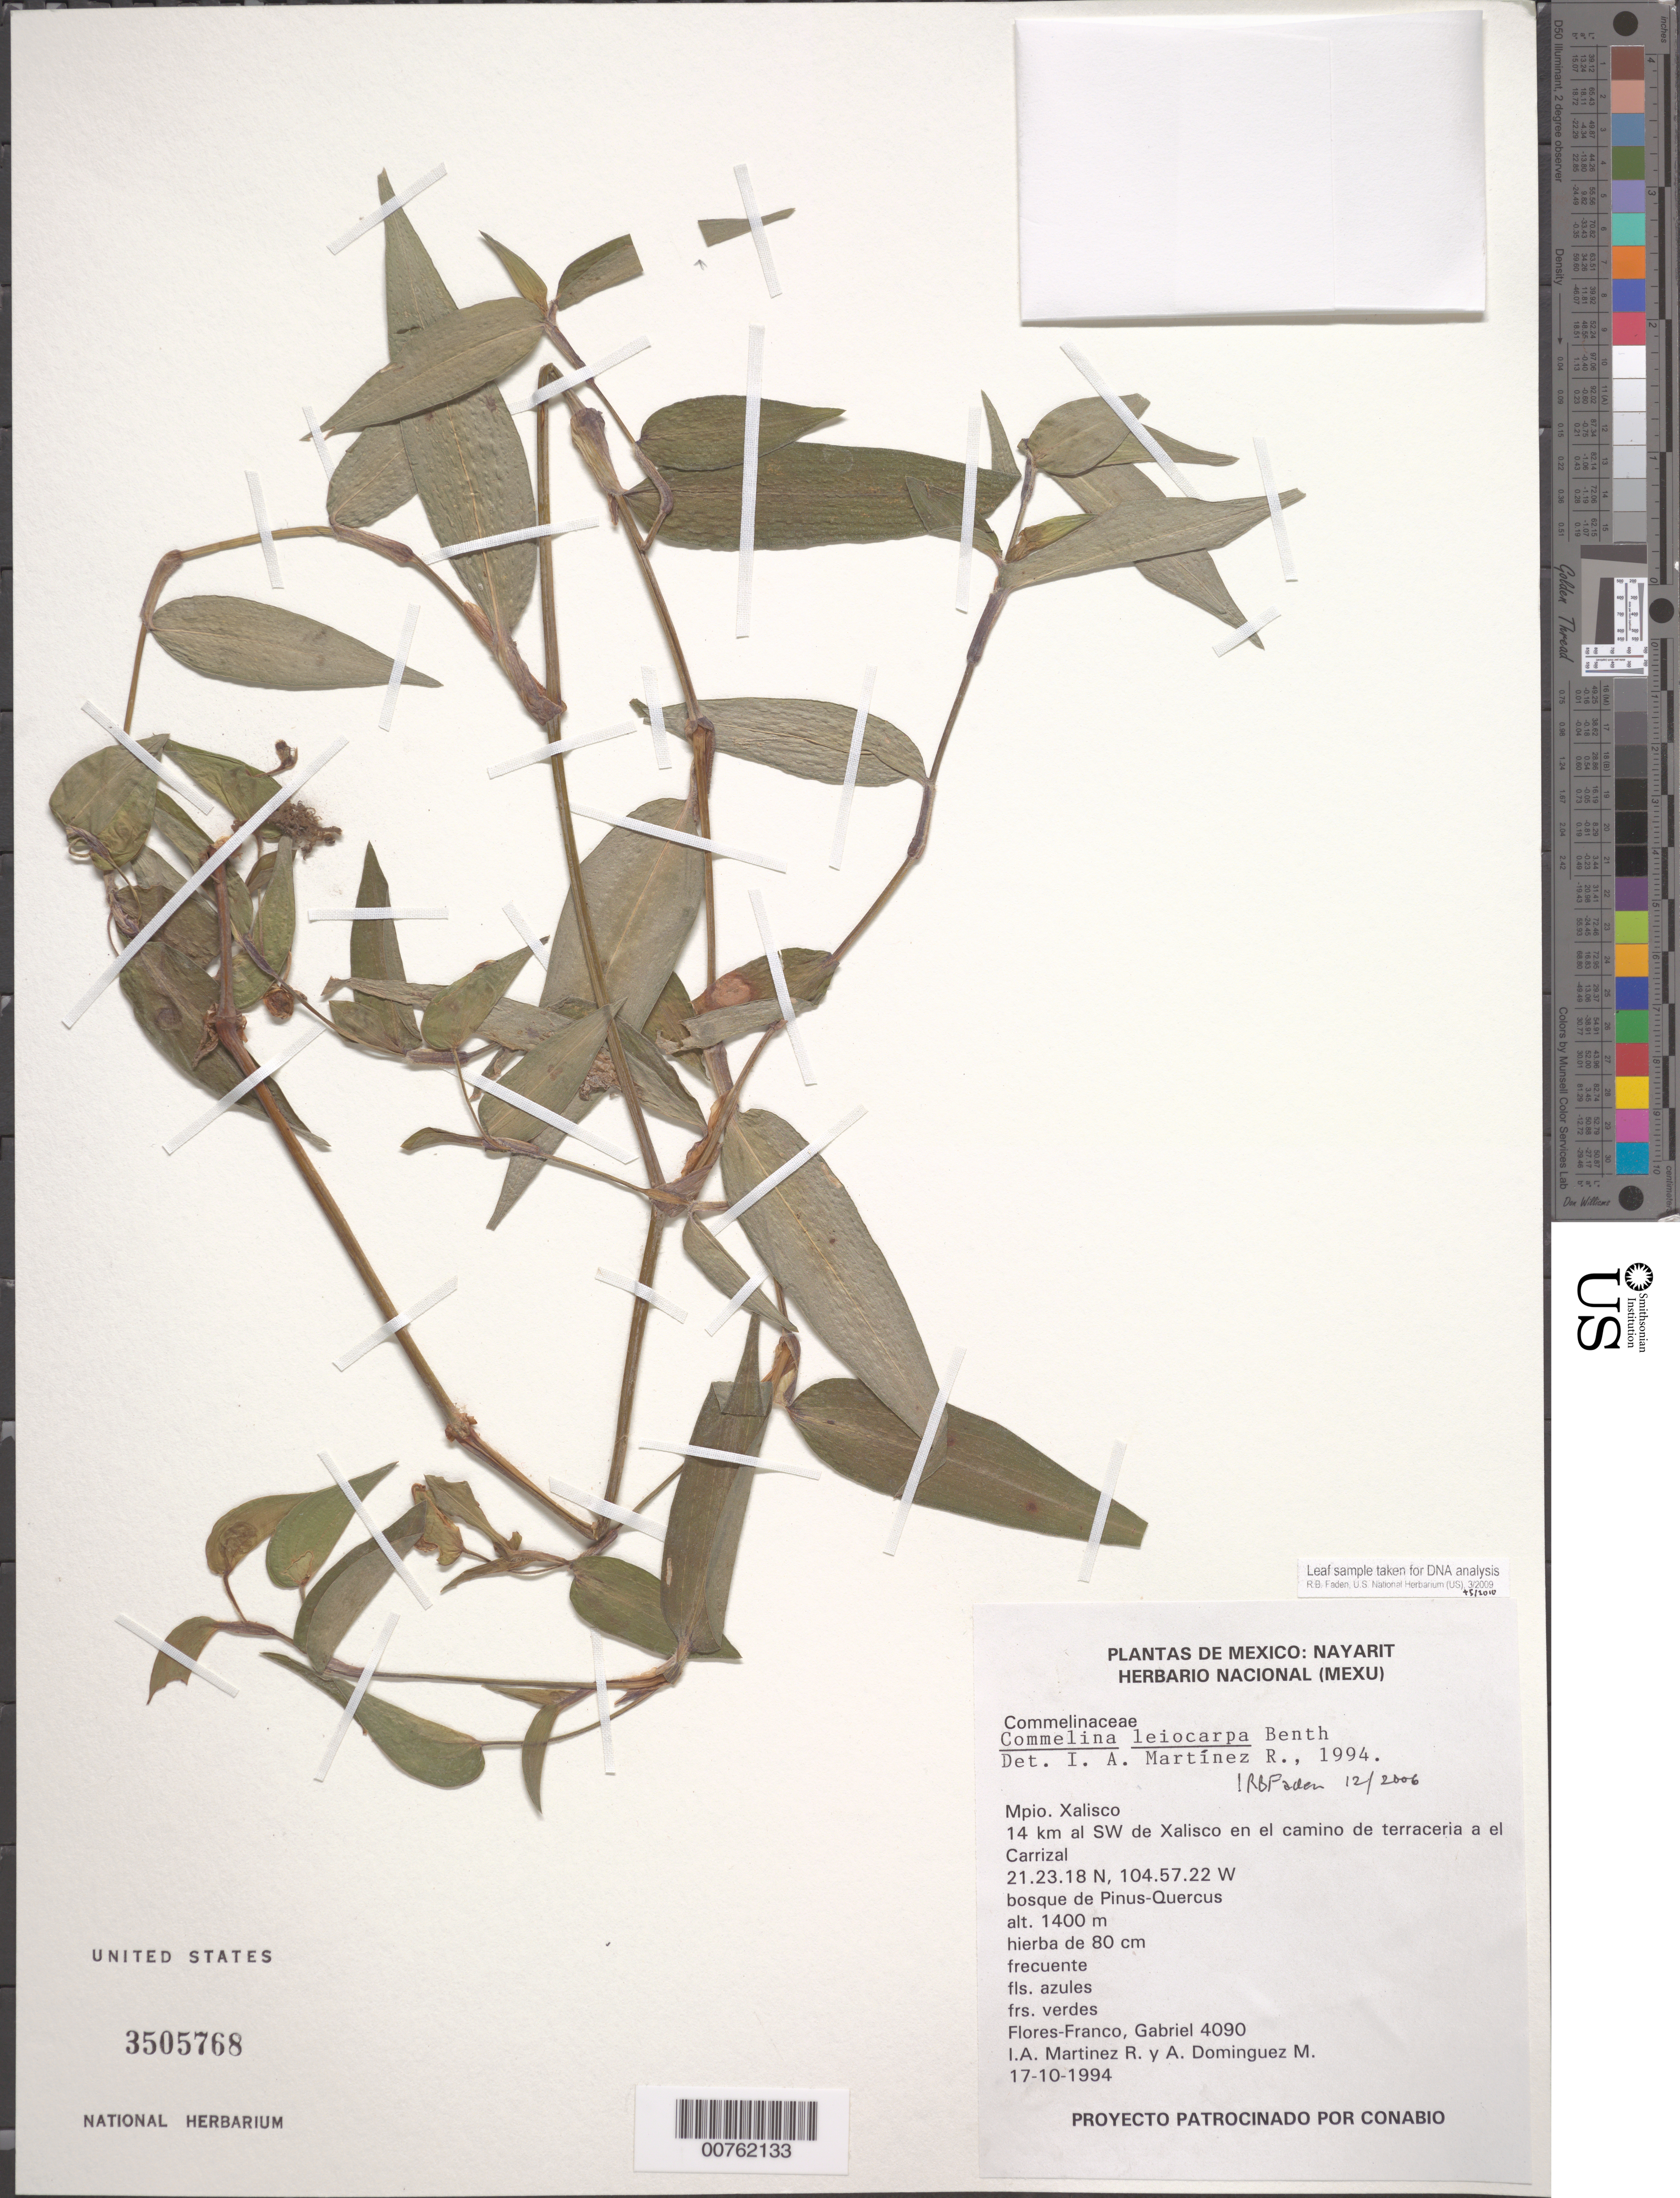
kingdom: Plantae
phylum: Tracheophyta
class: Liliopsida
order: Commelinales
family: Commelinaceae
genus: Commelina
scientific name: Commelina leiocarpa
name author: Benth.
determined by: Faden, Robert B., (US), Smithsonian Institution - National Museum of Natural History (UNITED STATES)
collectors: G. Flores F., I. A. Martinez R. & A. Dominguez M.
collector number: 4090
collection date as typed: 17 Oct 1994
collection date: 1994-10-17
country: Mexico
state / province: Jalisco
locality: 14 km al SW de Xalisco en el camino de terraceria a El Carrizal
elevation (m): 1400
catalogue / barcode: US 3505768